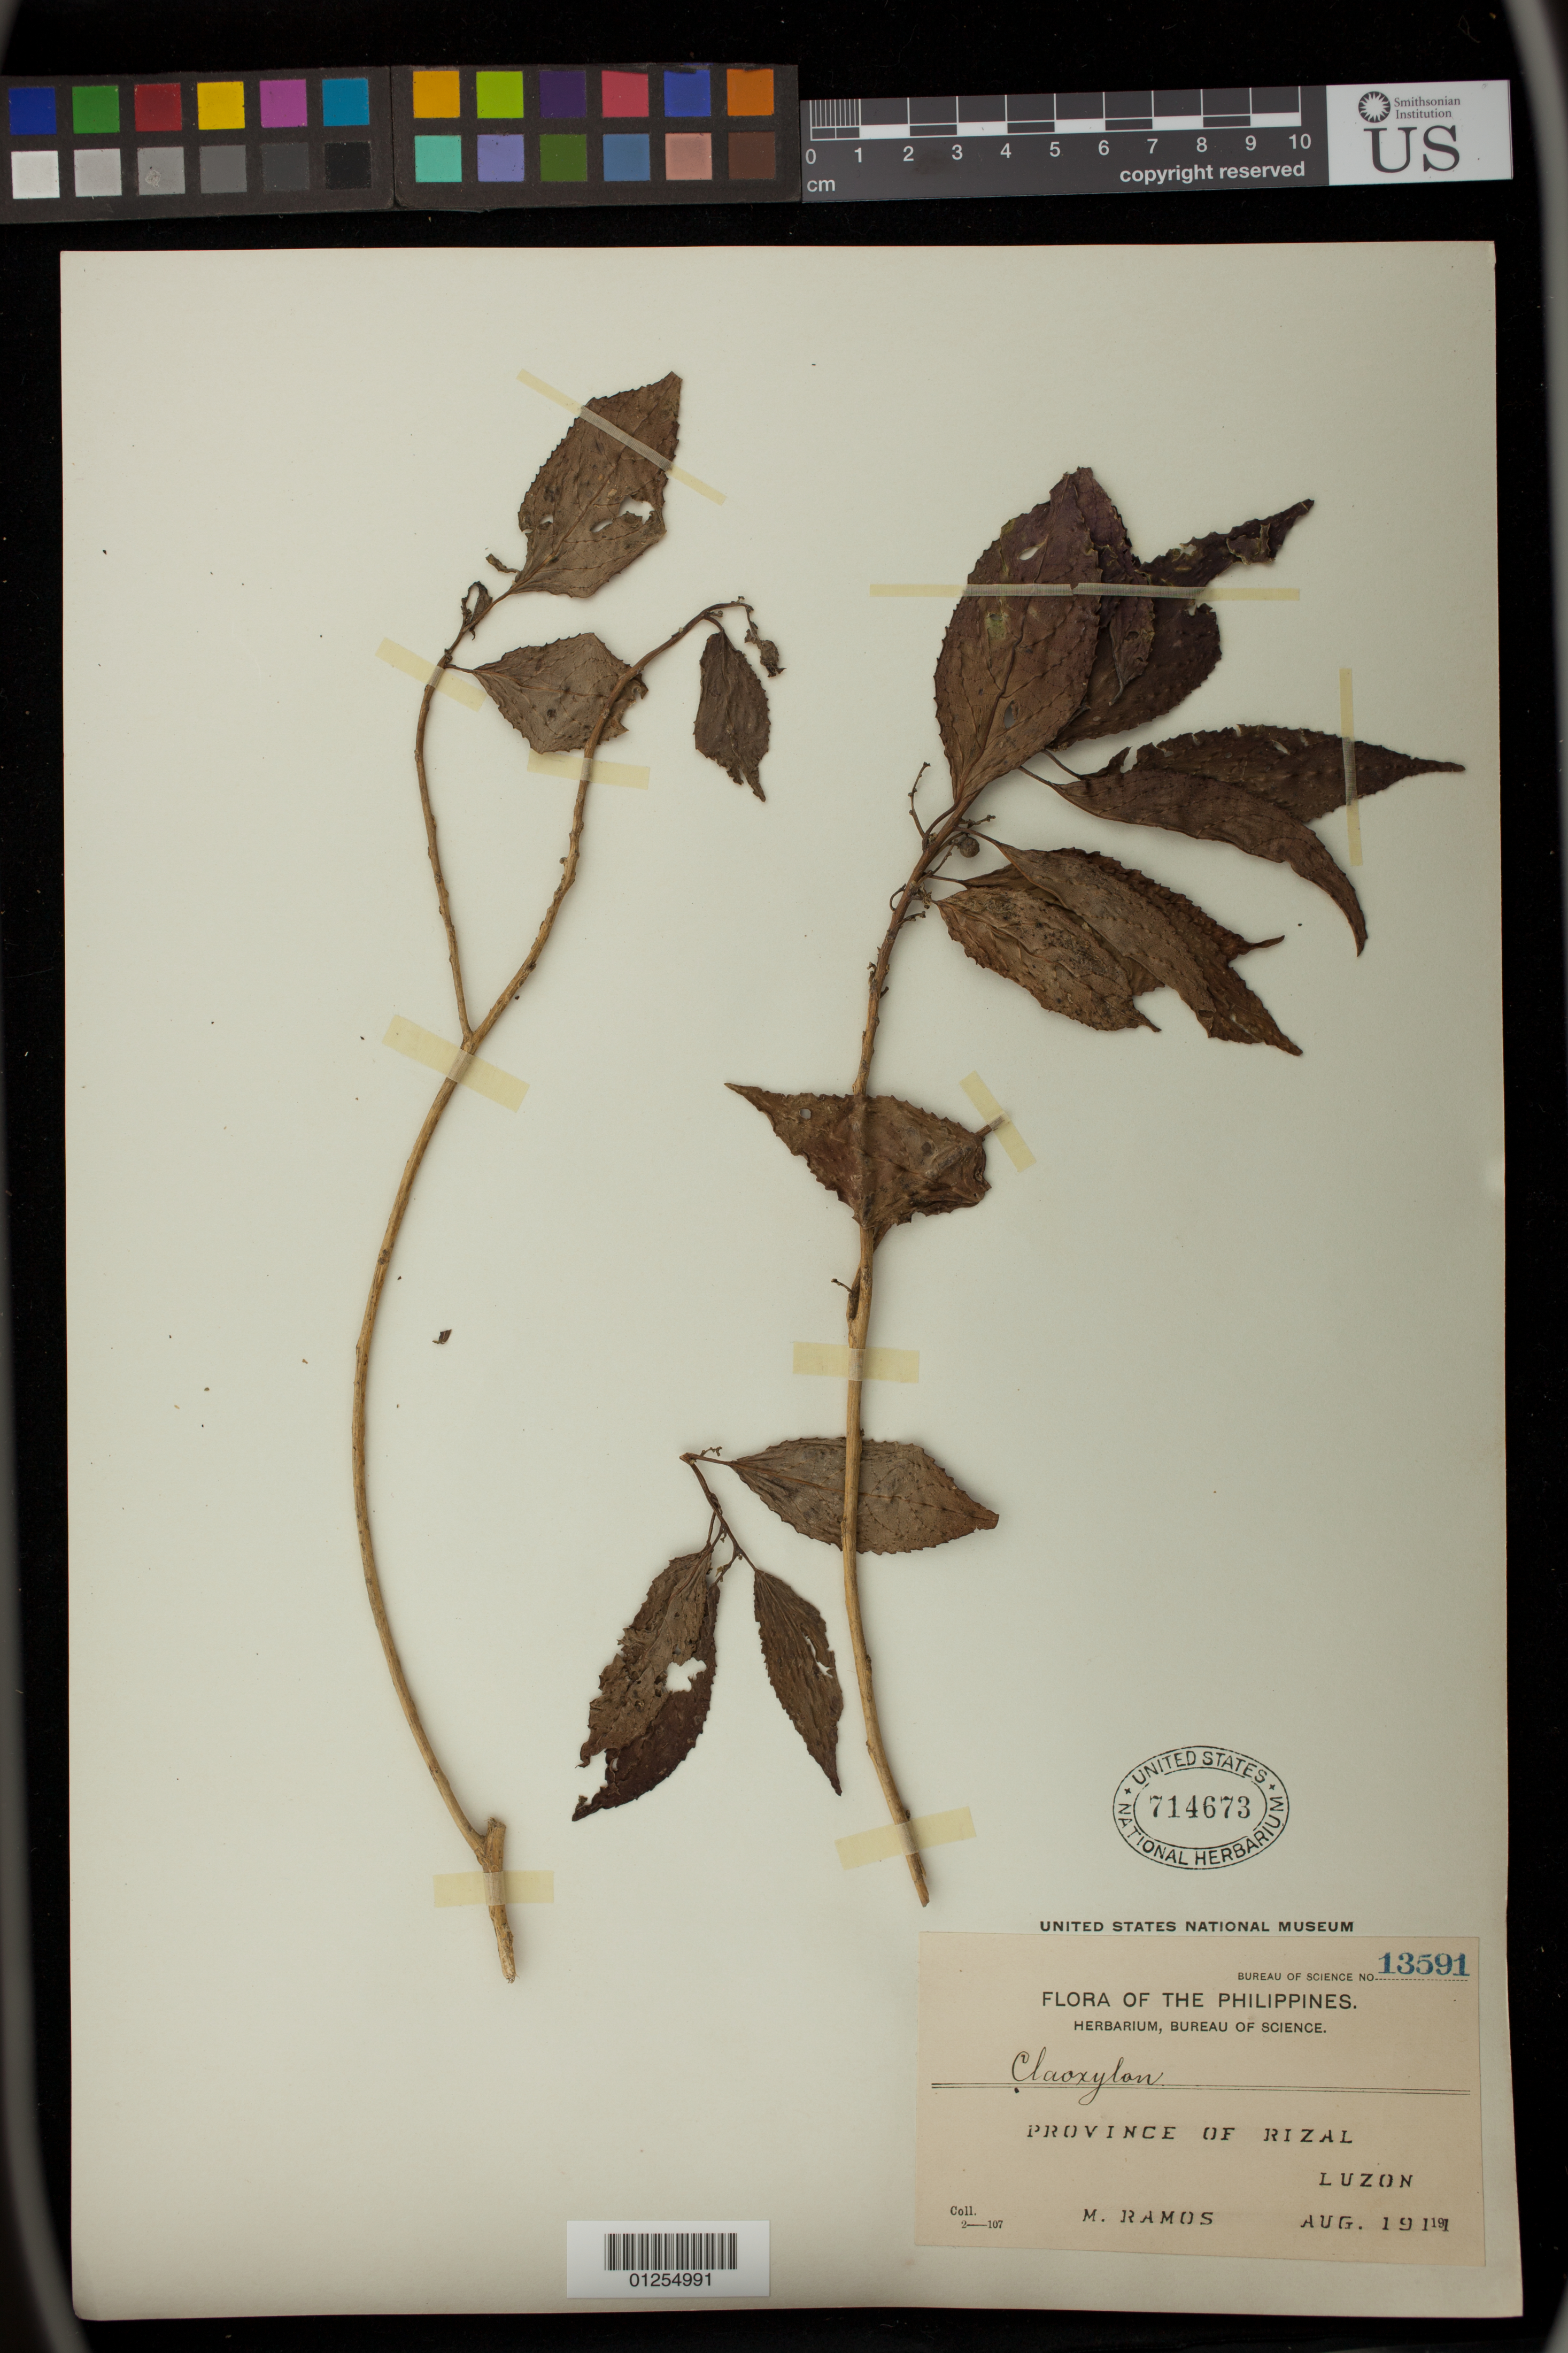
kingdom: Plantae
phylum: Tracheophyta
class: Magnoliopsida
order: Malpighiales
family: Euphorbiaceae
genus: Claoxylon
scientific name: Claoxylon sp.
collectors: M. Ramos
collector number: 13591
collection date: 1911-08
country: Philippines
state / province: Calabarzon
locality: Province of Rizal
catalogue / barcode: US 714673